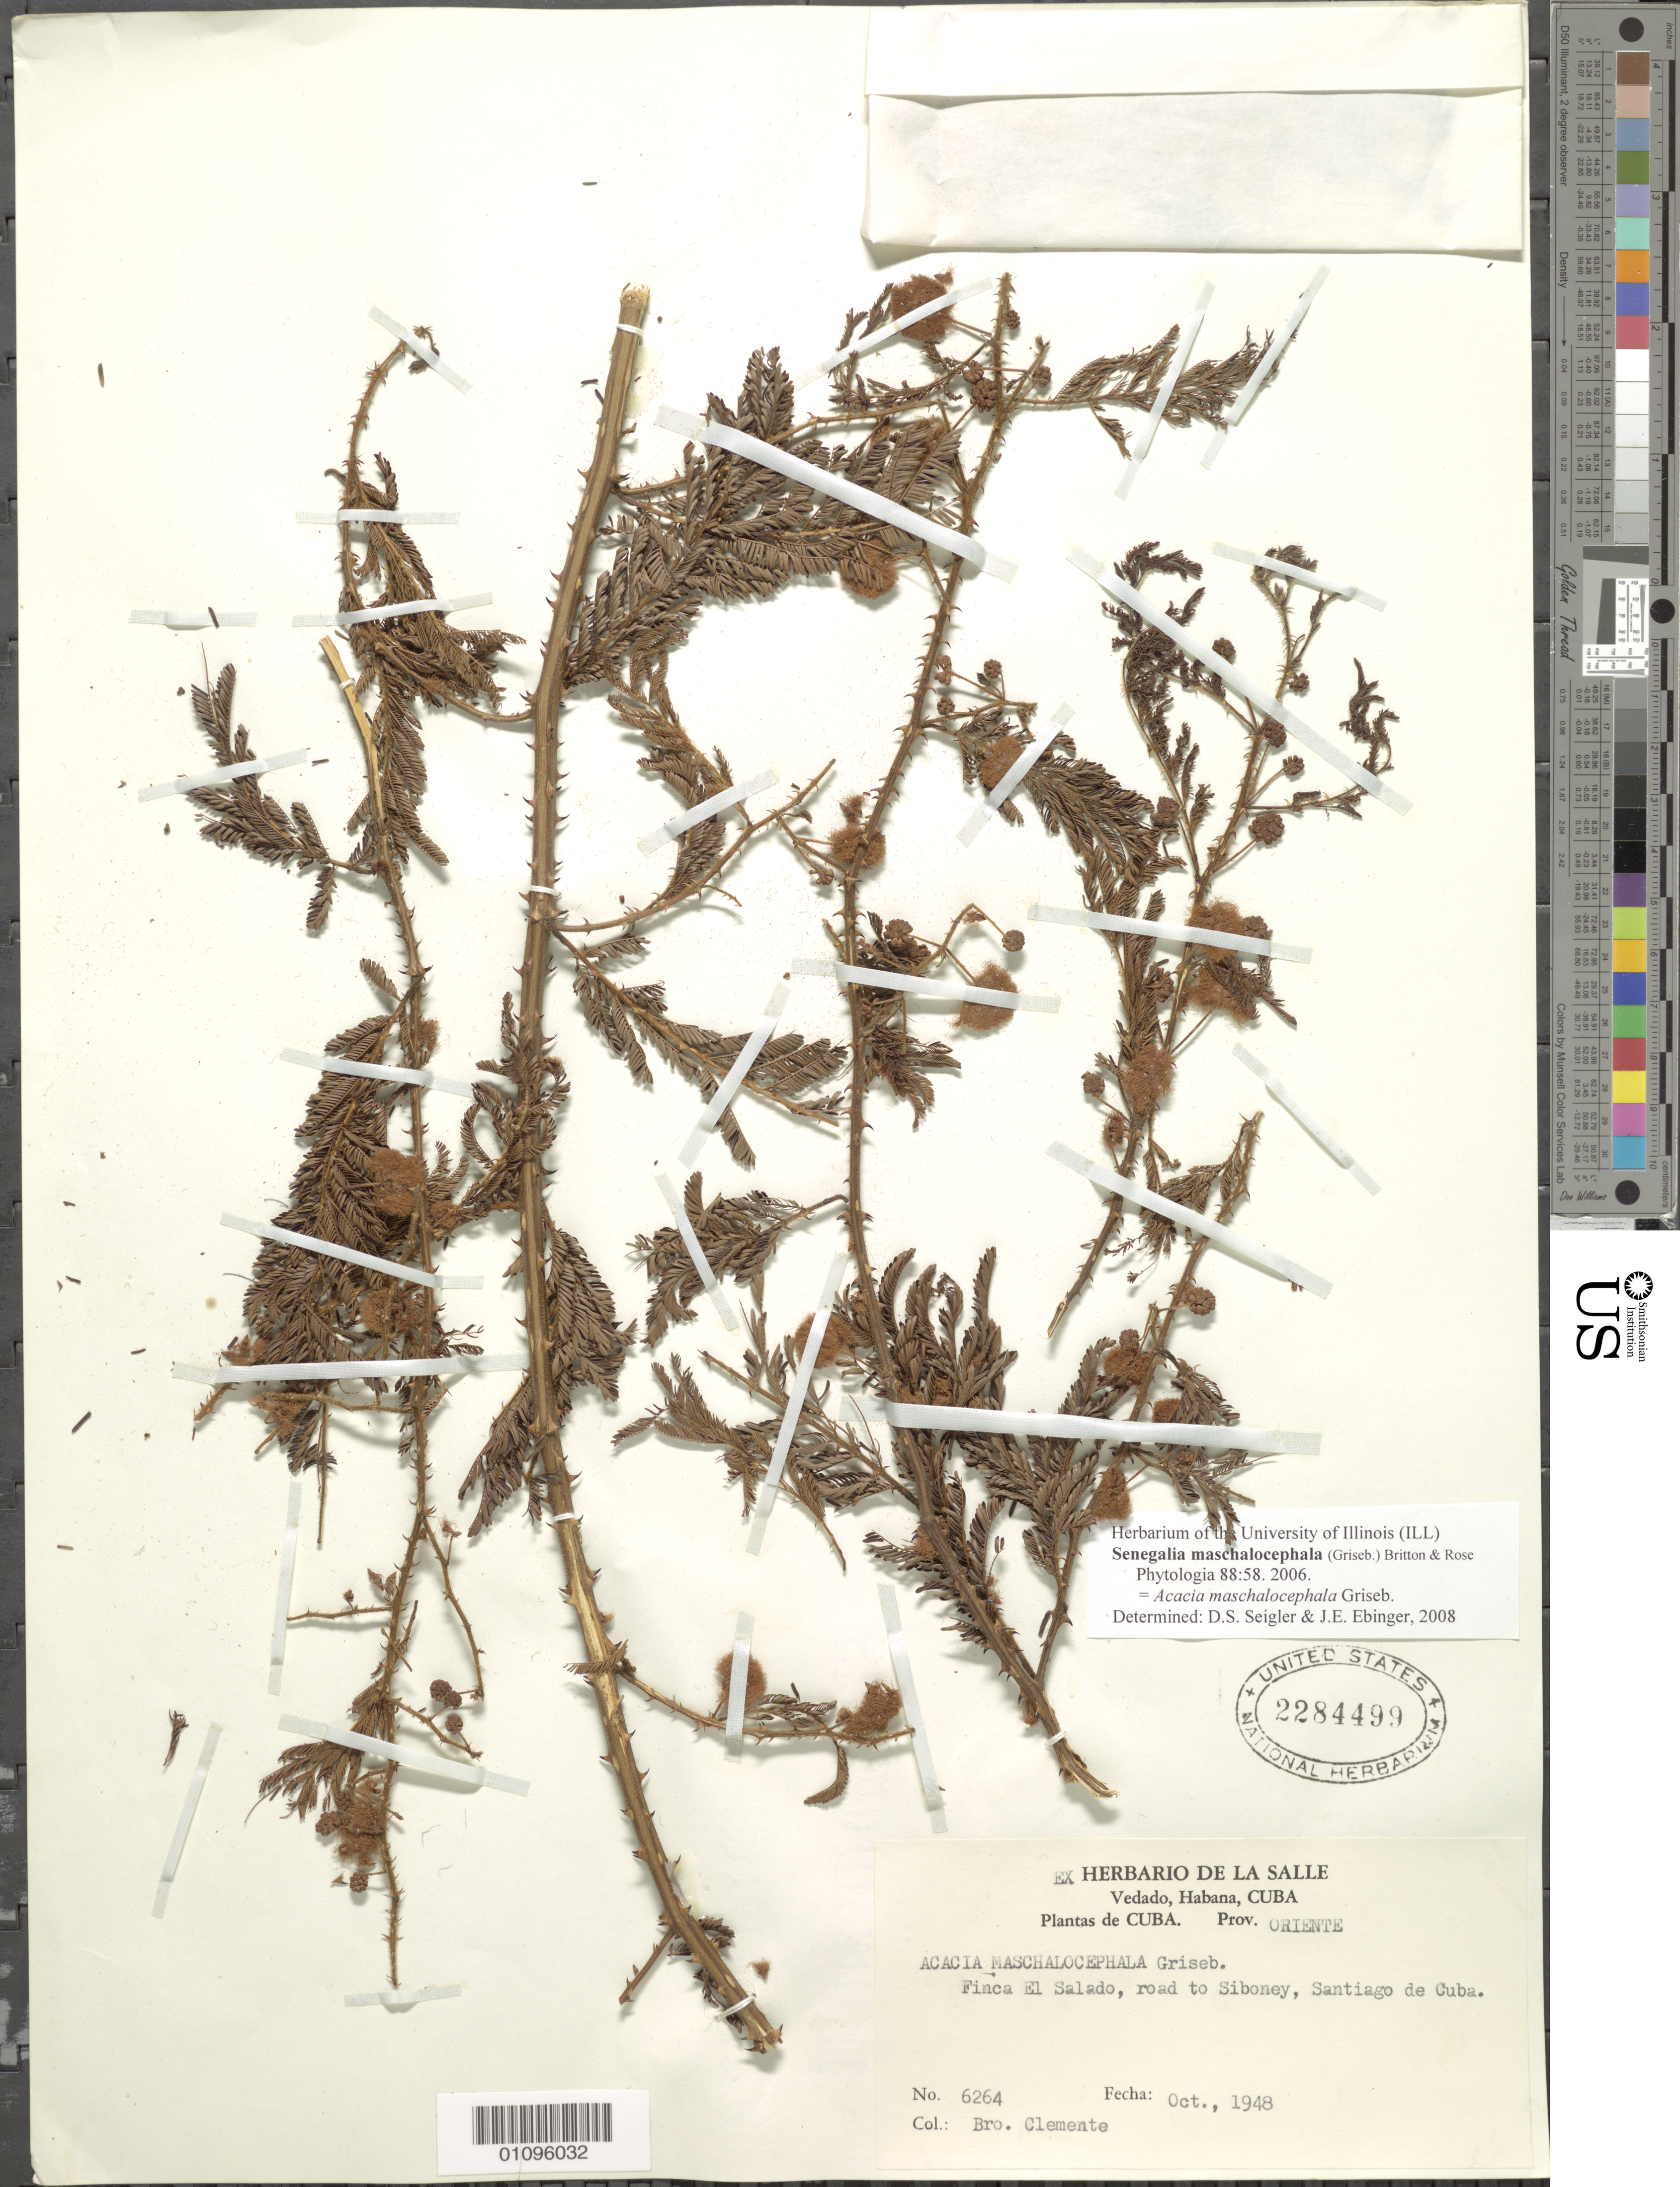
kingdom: Plantae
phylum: Tracheophyta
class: Magnoliopsida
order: Fabales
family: Fabaceae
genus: Senegalia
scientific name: Senegalia maschalocephala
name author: (Griseb.) Britton & Rose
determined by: Ebinger, J. E.; Seigler, David S.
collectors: Bro. Clemente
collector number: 6264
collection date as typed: Oct 1948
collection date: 1948-10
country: Cuba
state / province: Santiago de Cuba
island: Cuba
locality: Finca El Salado, road to Siboney, Santiago de Cuba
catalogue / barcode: US 2284499